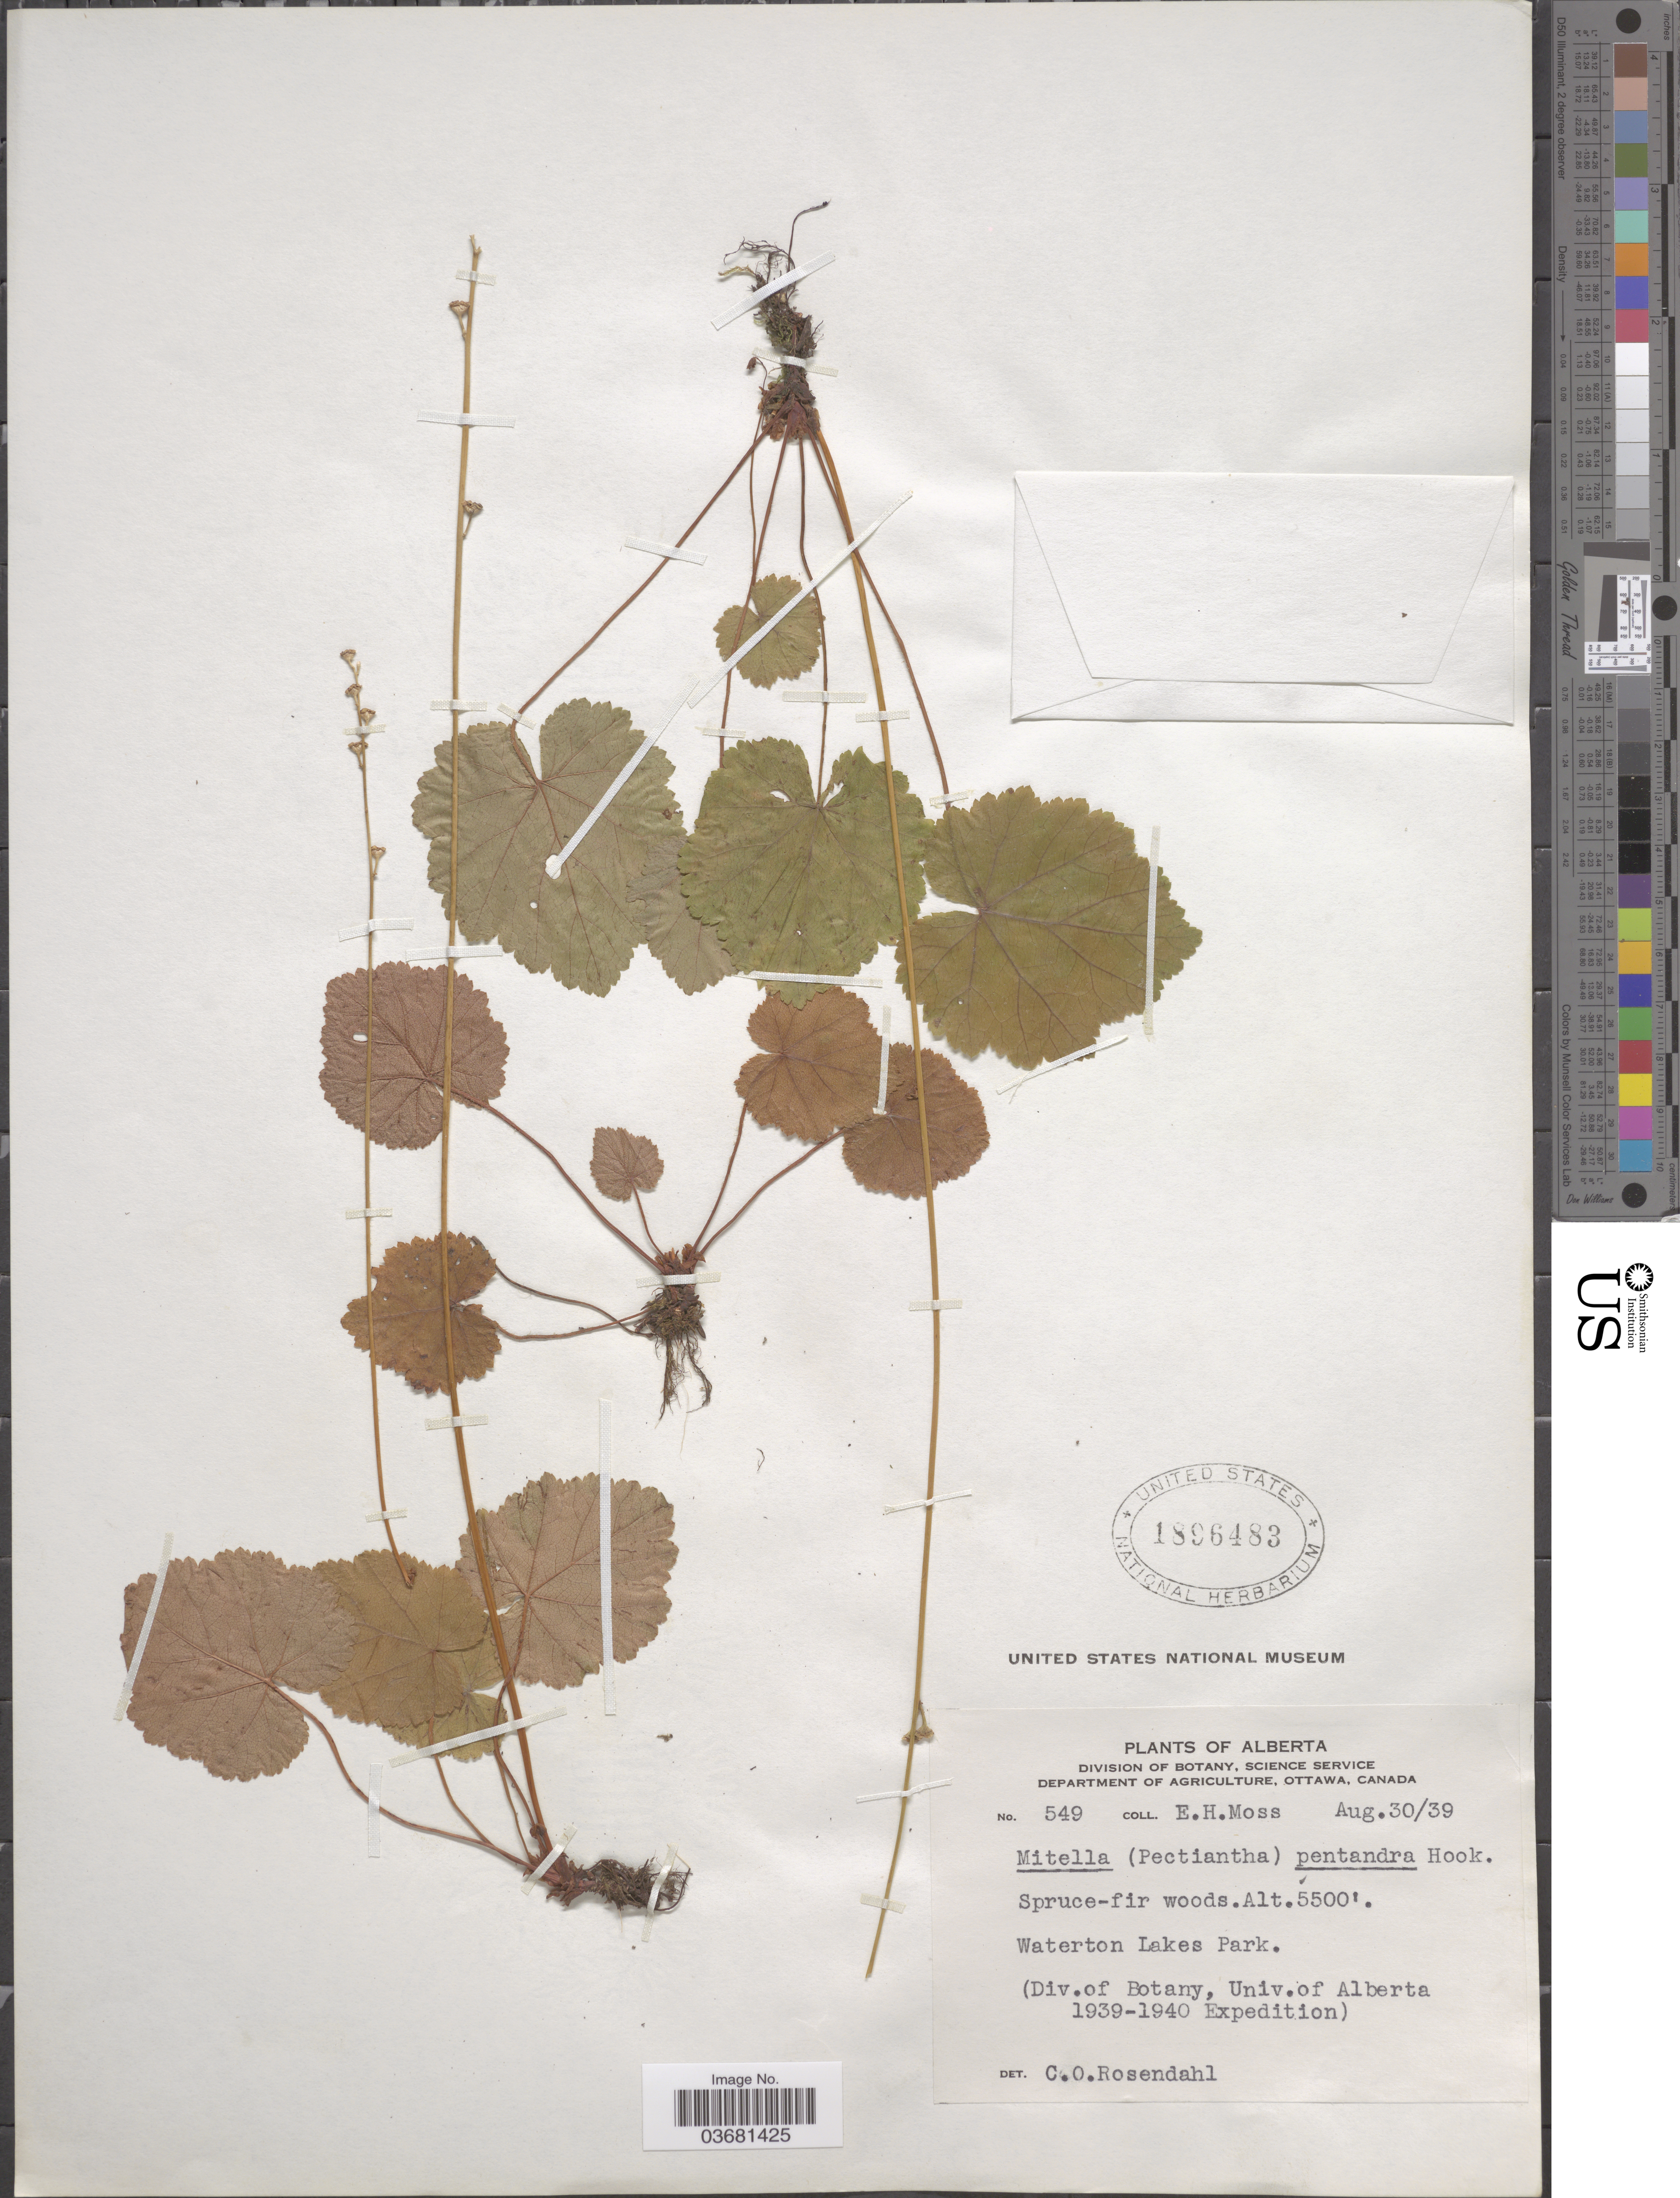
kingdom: Plantae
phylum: Tracheophyta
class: Magnoliopsida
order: Saxifragales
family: Saxifragaceae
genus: Mitella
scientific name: Mitella pentandra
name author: Hook.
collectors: E. Moss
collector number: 549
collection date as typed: Transcribed d/m/y: 30/8/39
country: Canada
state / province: Alberta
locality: Waterton Lakes Park. (div.of Botany, Univ.of Alberta 1939-1940 Expedition).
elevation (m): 1676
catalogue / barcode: US 1896483